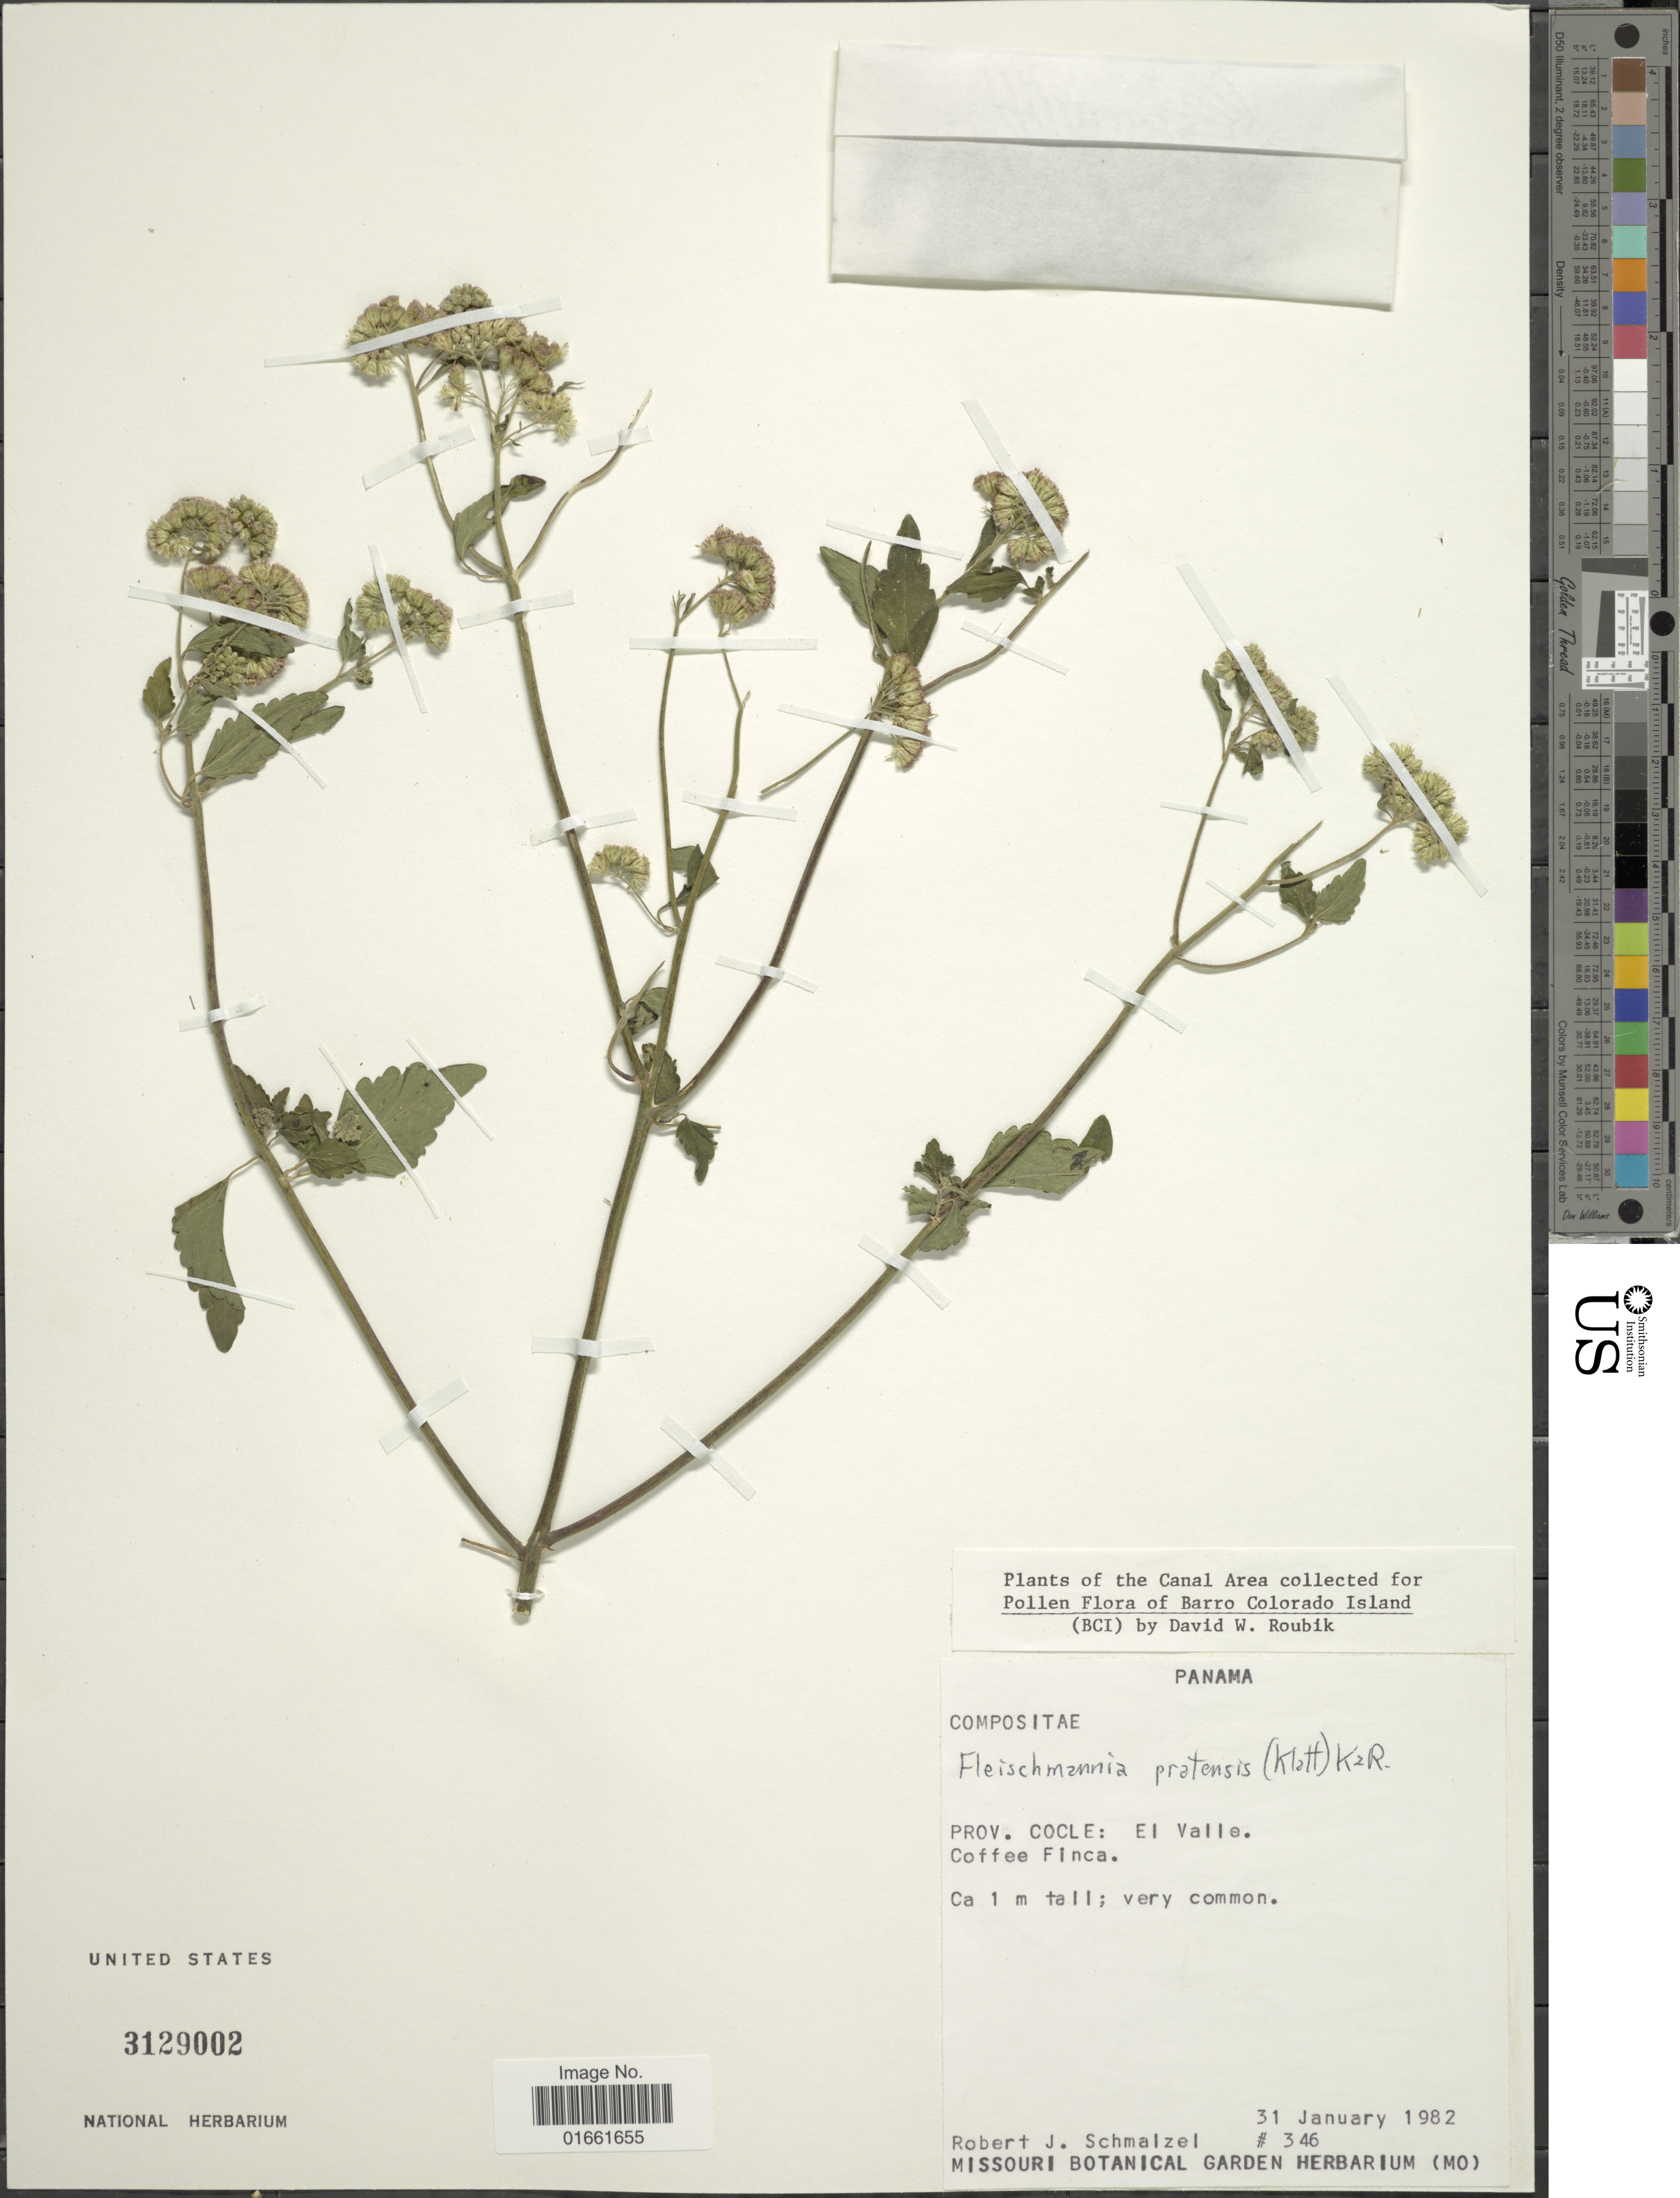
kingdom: Plantae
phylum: Tracheophyta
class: Magnoliopsida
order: Asterales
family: Asteraceae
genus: Fleischmannia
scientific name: Fleischmannia pratensis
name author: (Klatt) R.M. King & H. Rob.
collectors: R. Schmalzel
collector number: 346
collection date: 1982-01-31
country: Panama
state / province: Coclé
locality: Prov, Cocle, El Valle.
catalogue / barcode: US 3129002